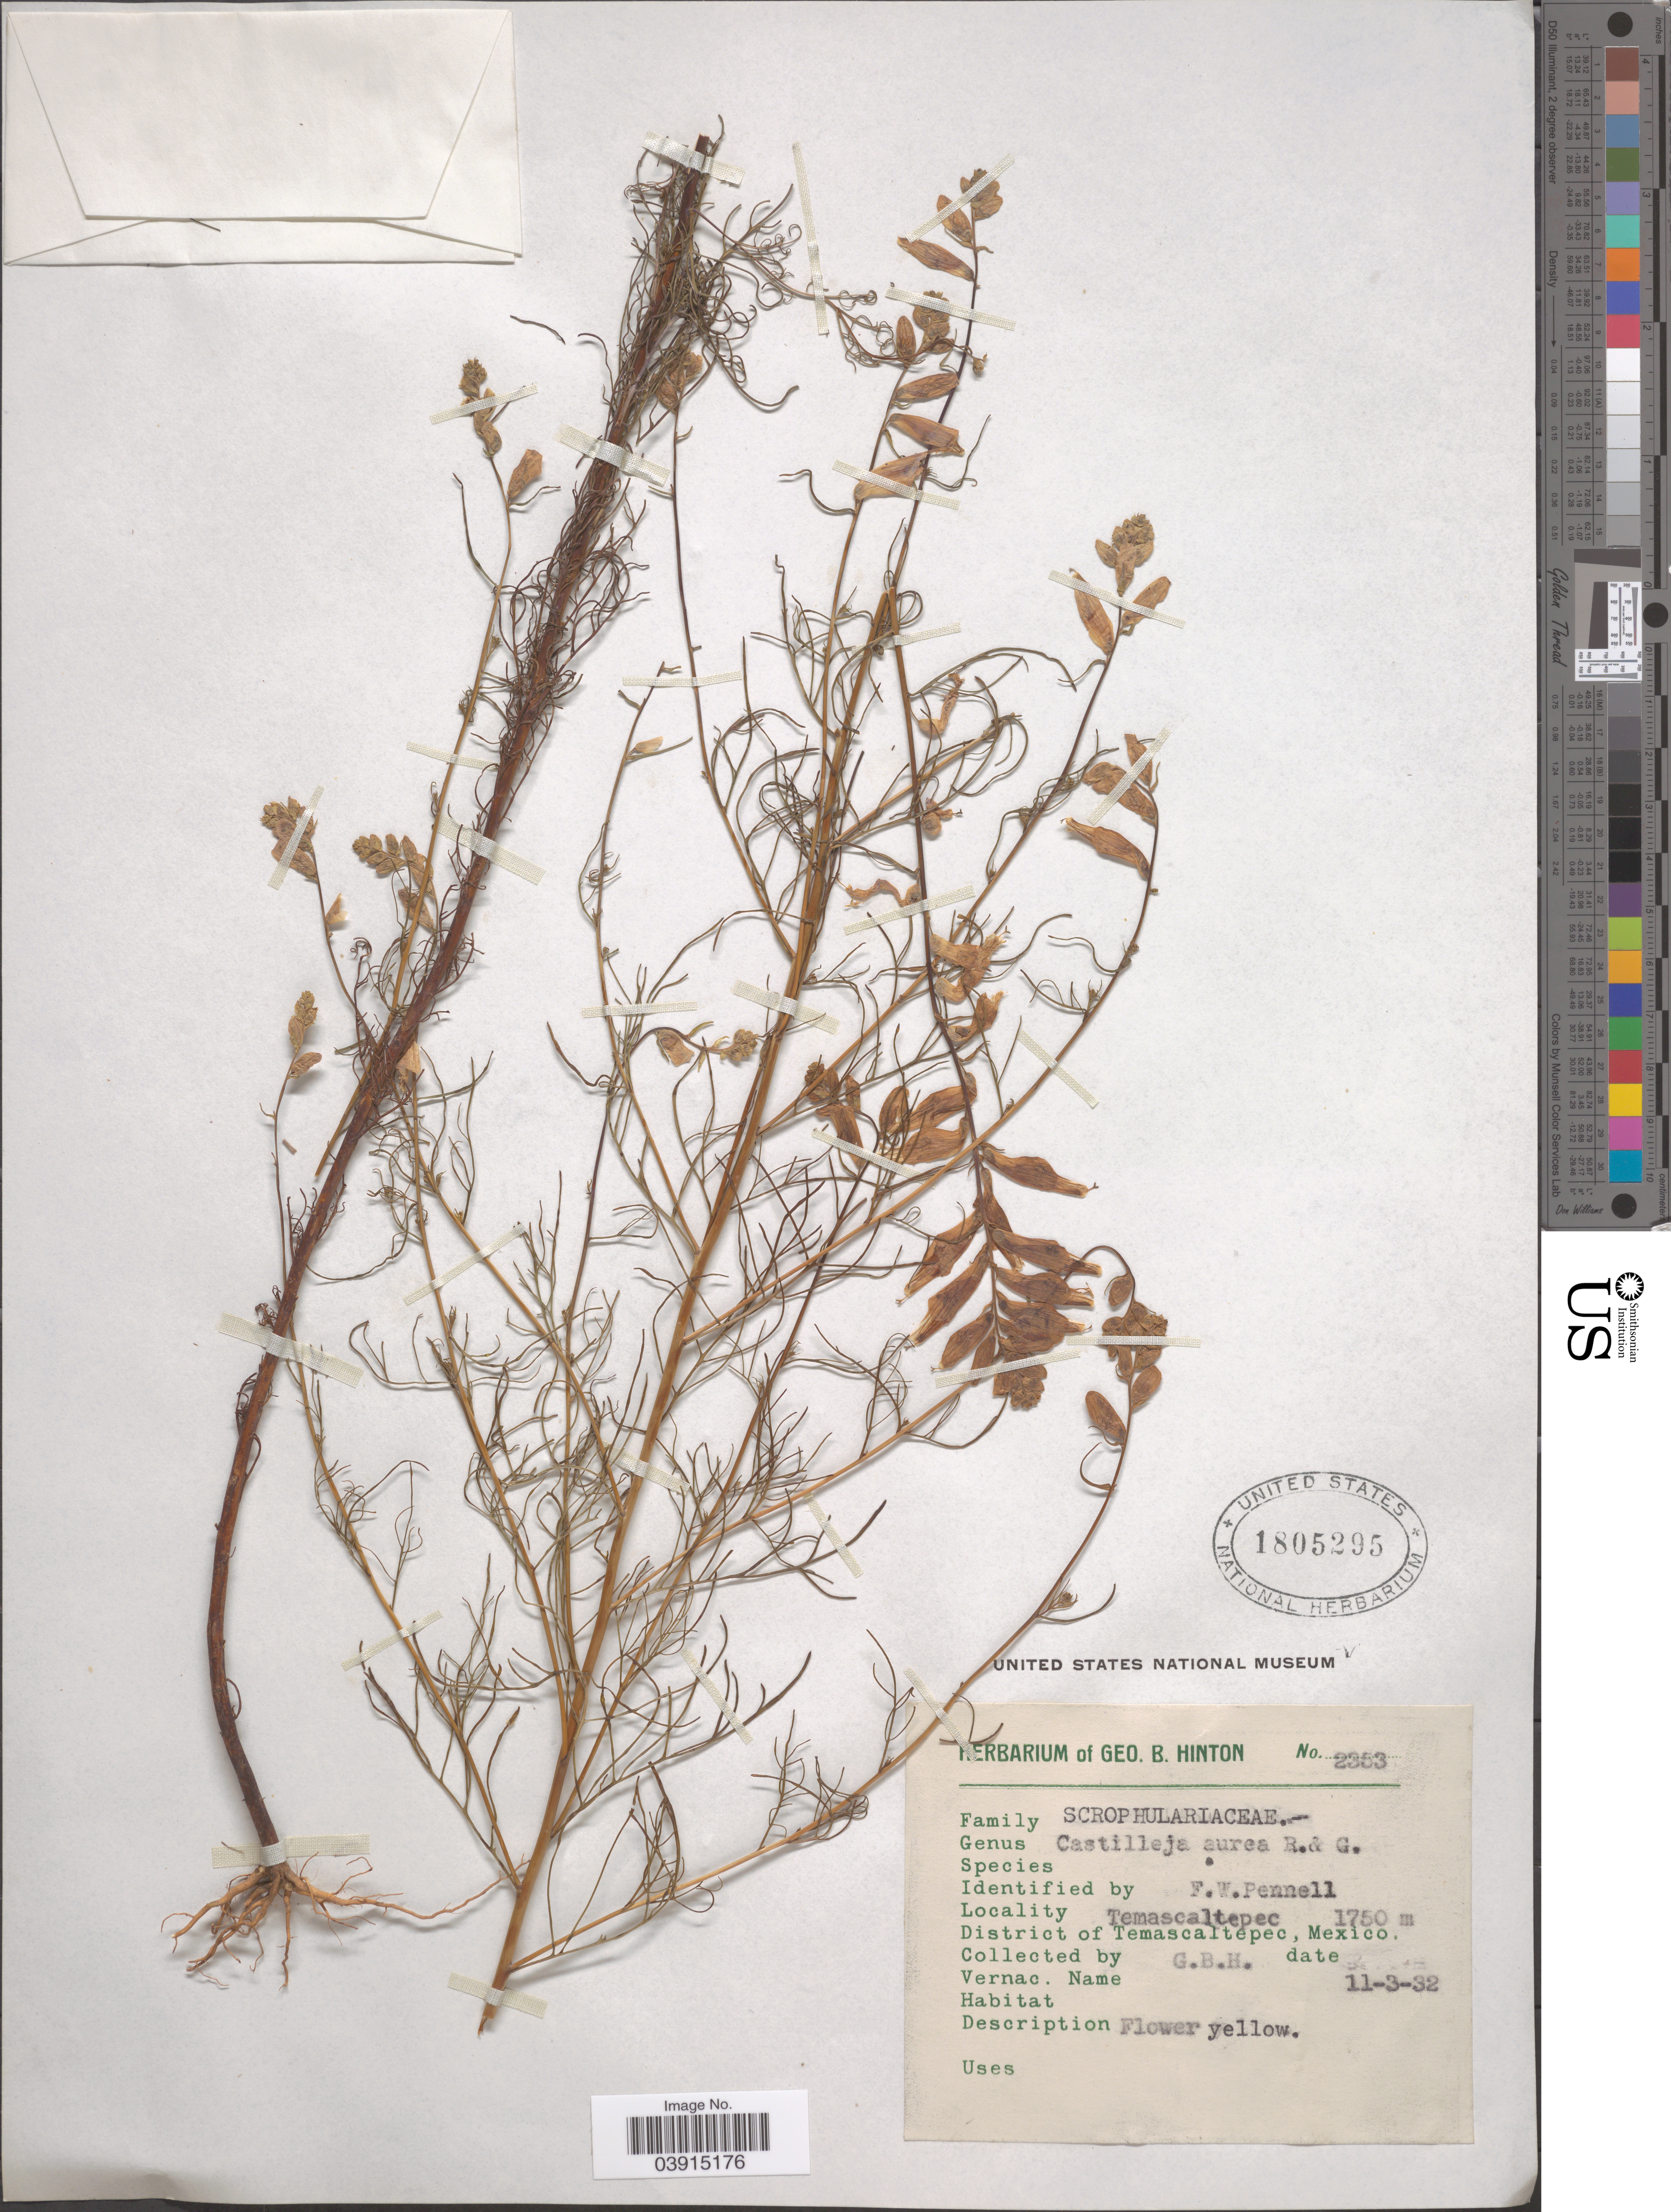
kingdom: Plantae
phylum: Tracheophyta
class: Magnoliopsida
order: Lamiales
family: Orobanchaceae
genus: Castilleja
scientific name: Castilleja aurea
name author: B.L. Rob. & Greenm.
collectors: G. B. Hinton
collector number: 2353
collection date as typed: Transcribed d/m/y: 11/3/32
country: Mexico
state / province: México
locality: Temascaltepec. District of Temascaltepec.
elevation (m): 1750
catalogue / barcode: US 1805295